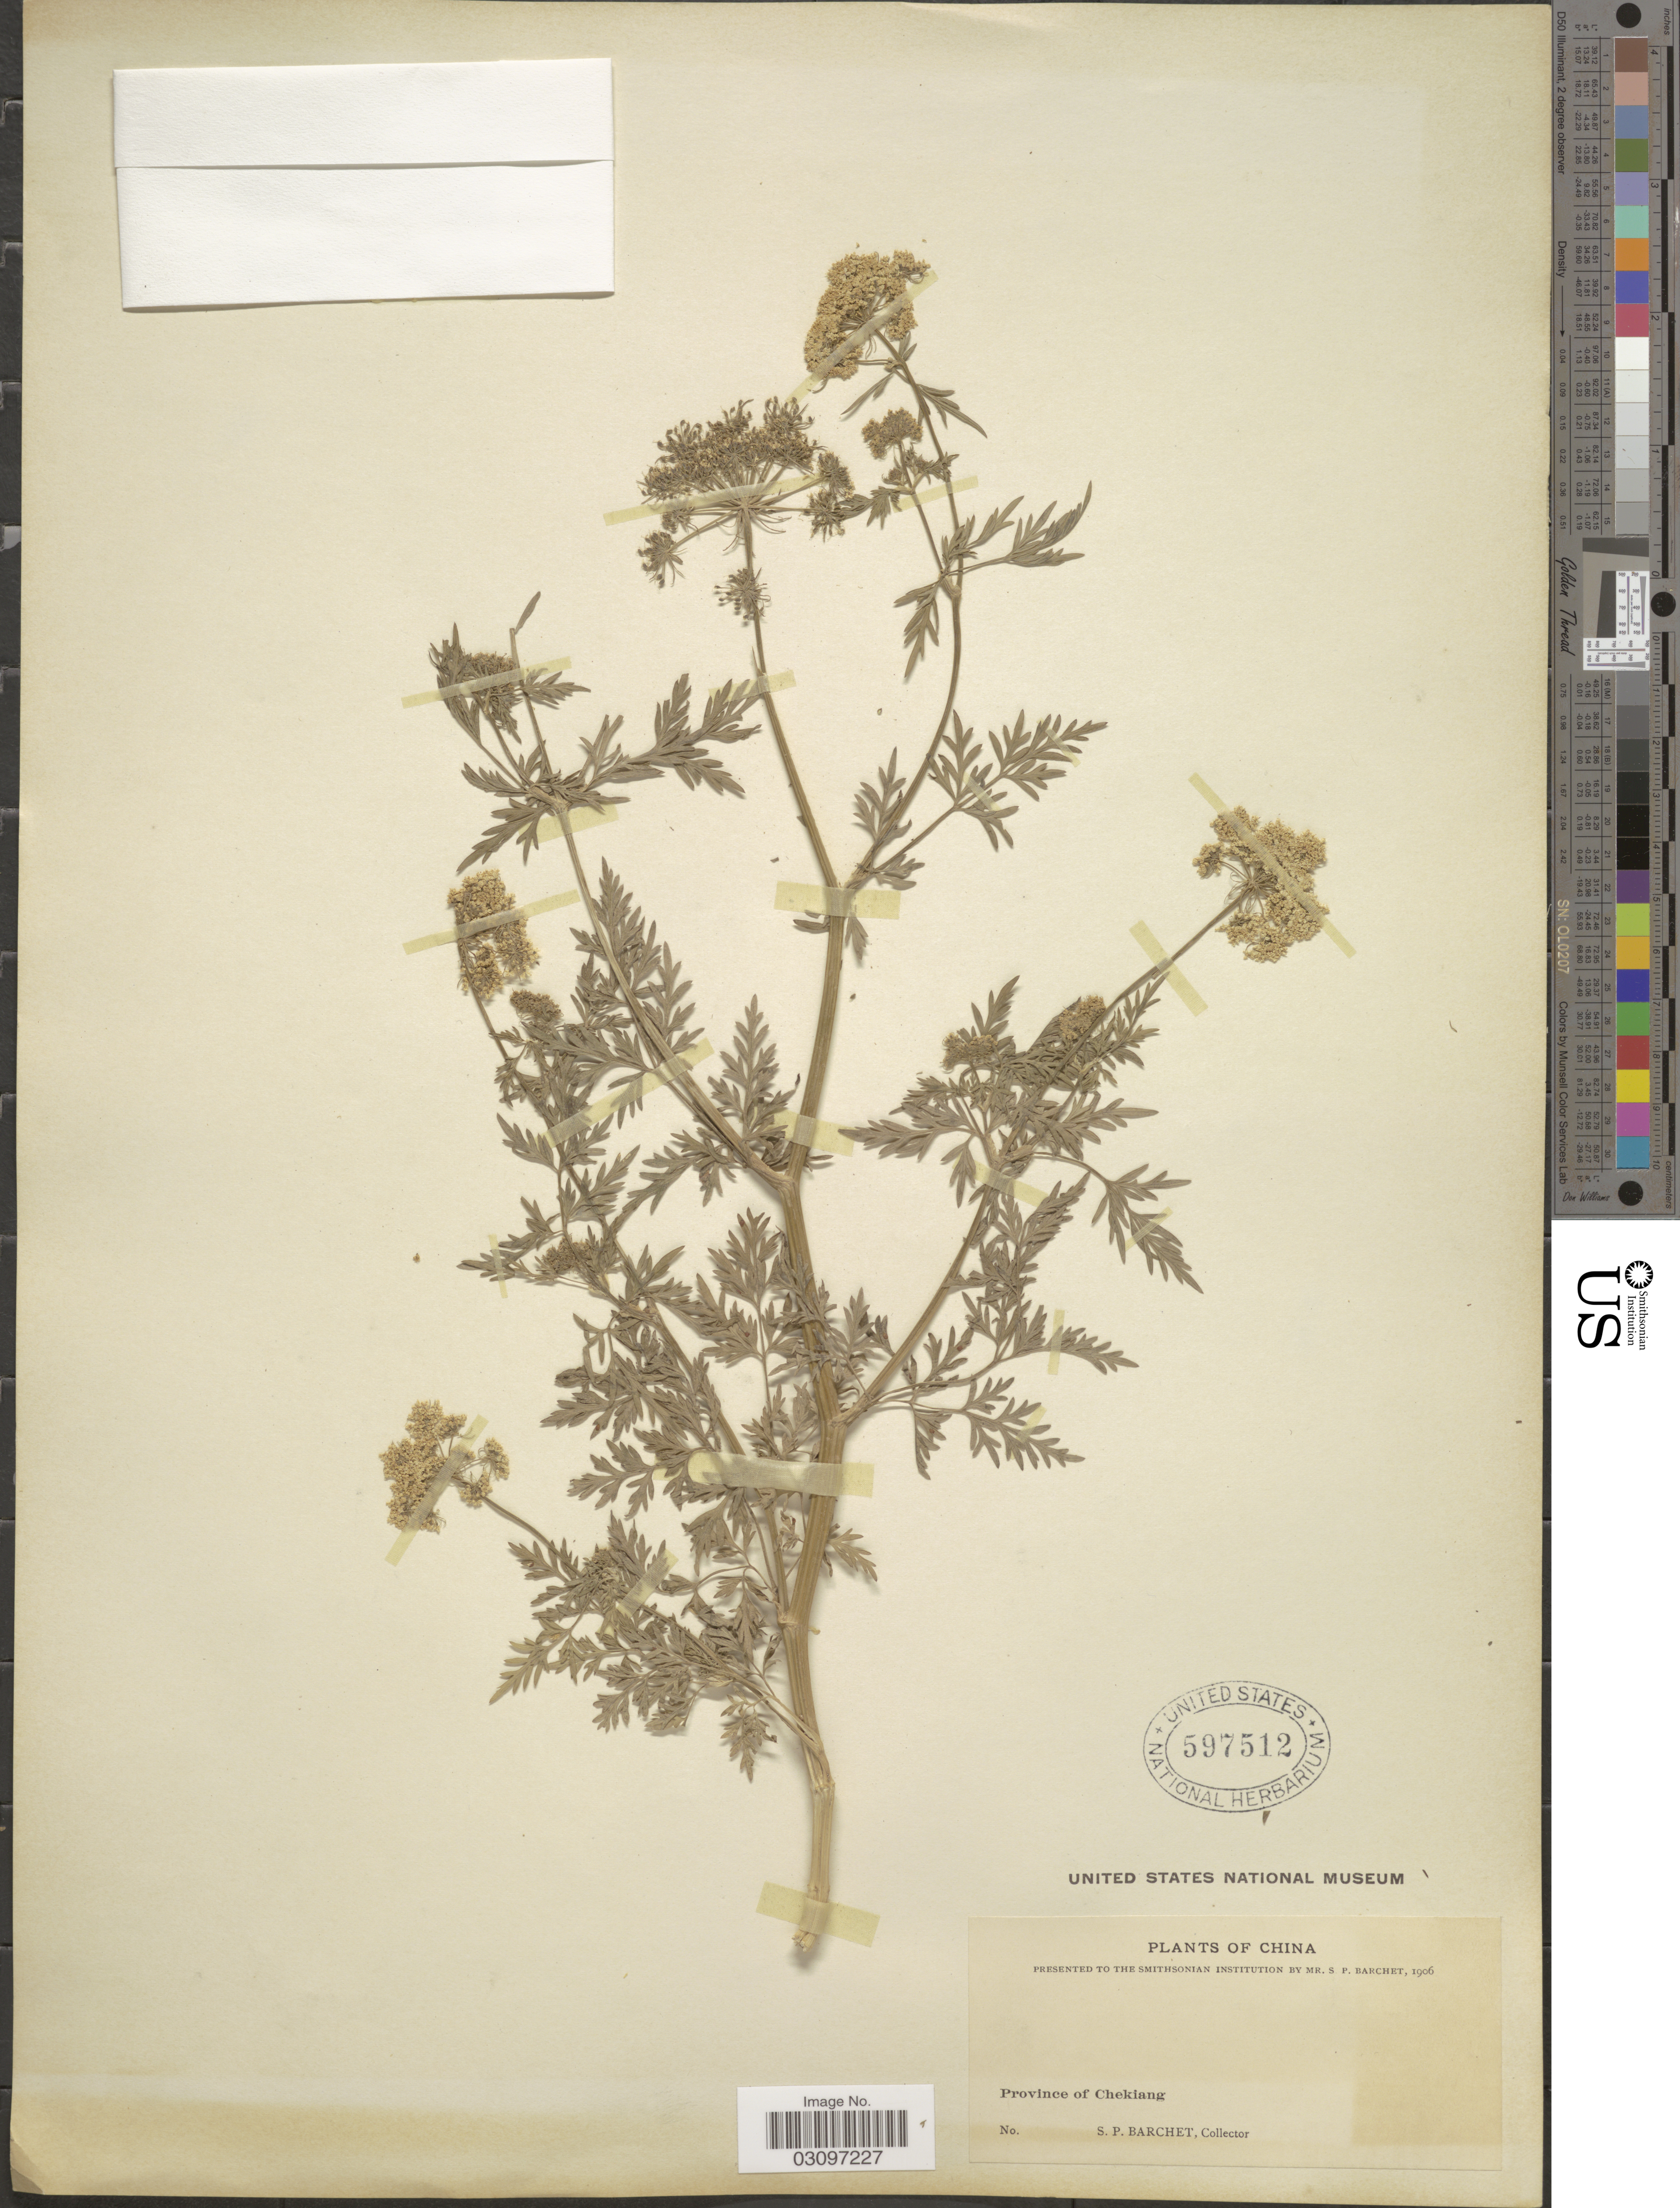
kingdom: Plantae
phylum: Tracheophyta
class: Magnoliopsida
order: Apiales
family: Apiaceae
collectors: S. P. Barchet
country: China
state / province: Zhejiang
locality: Province of Chekiang.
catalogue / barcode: US 597512